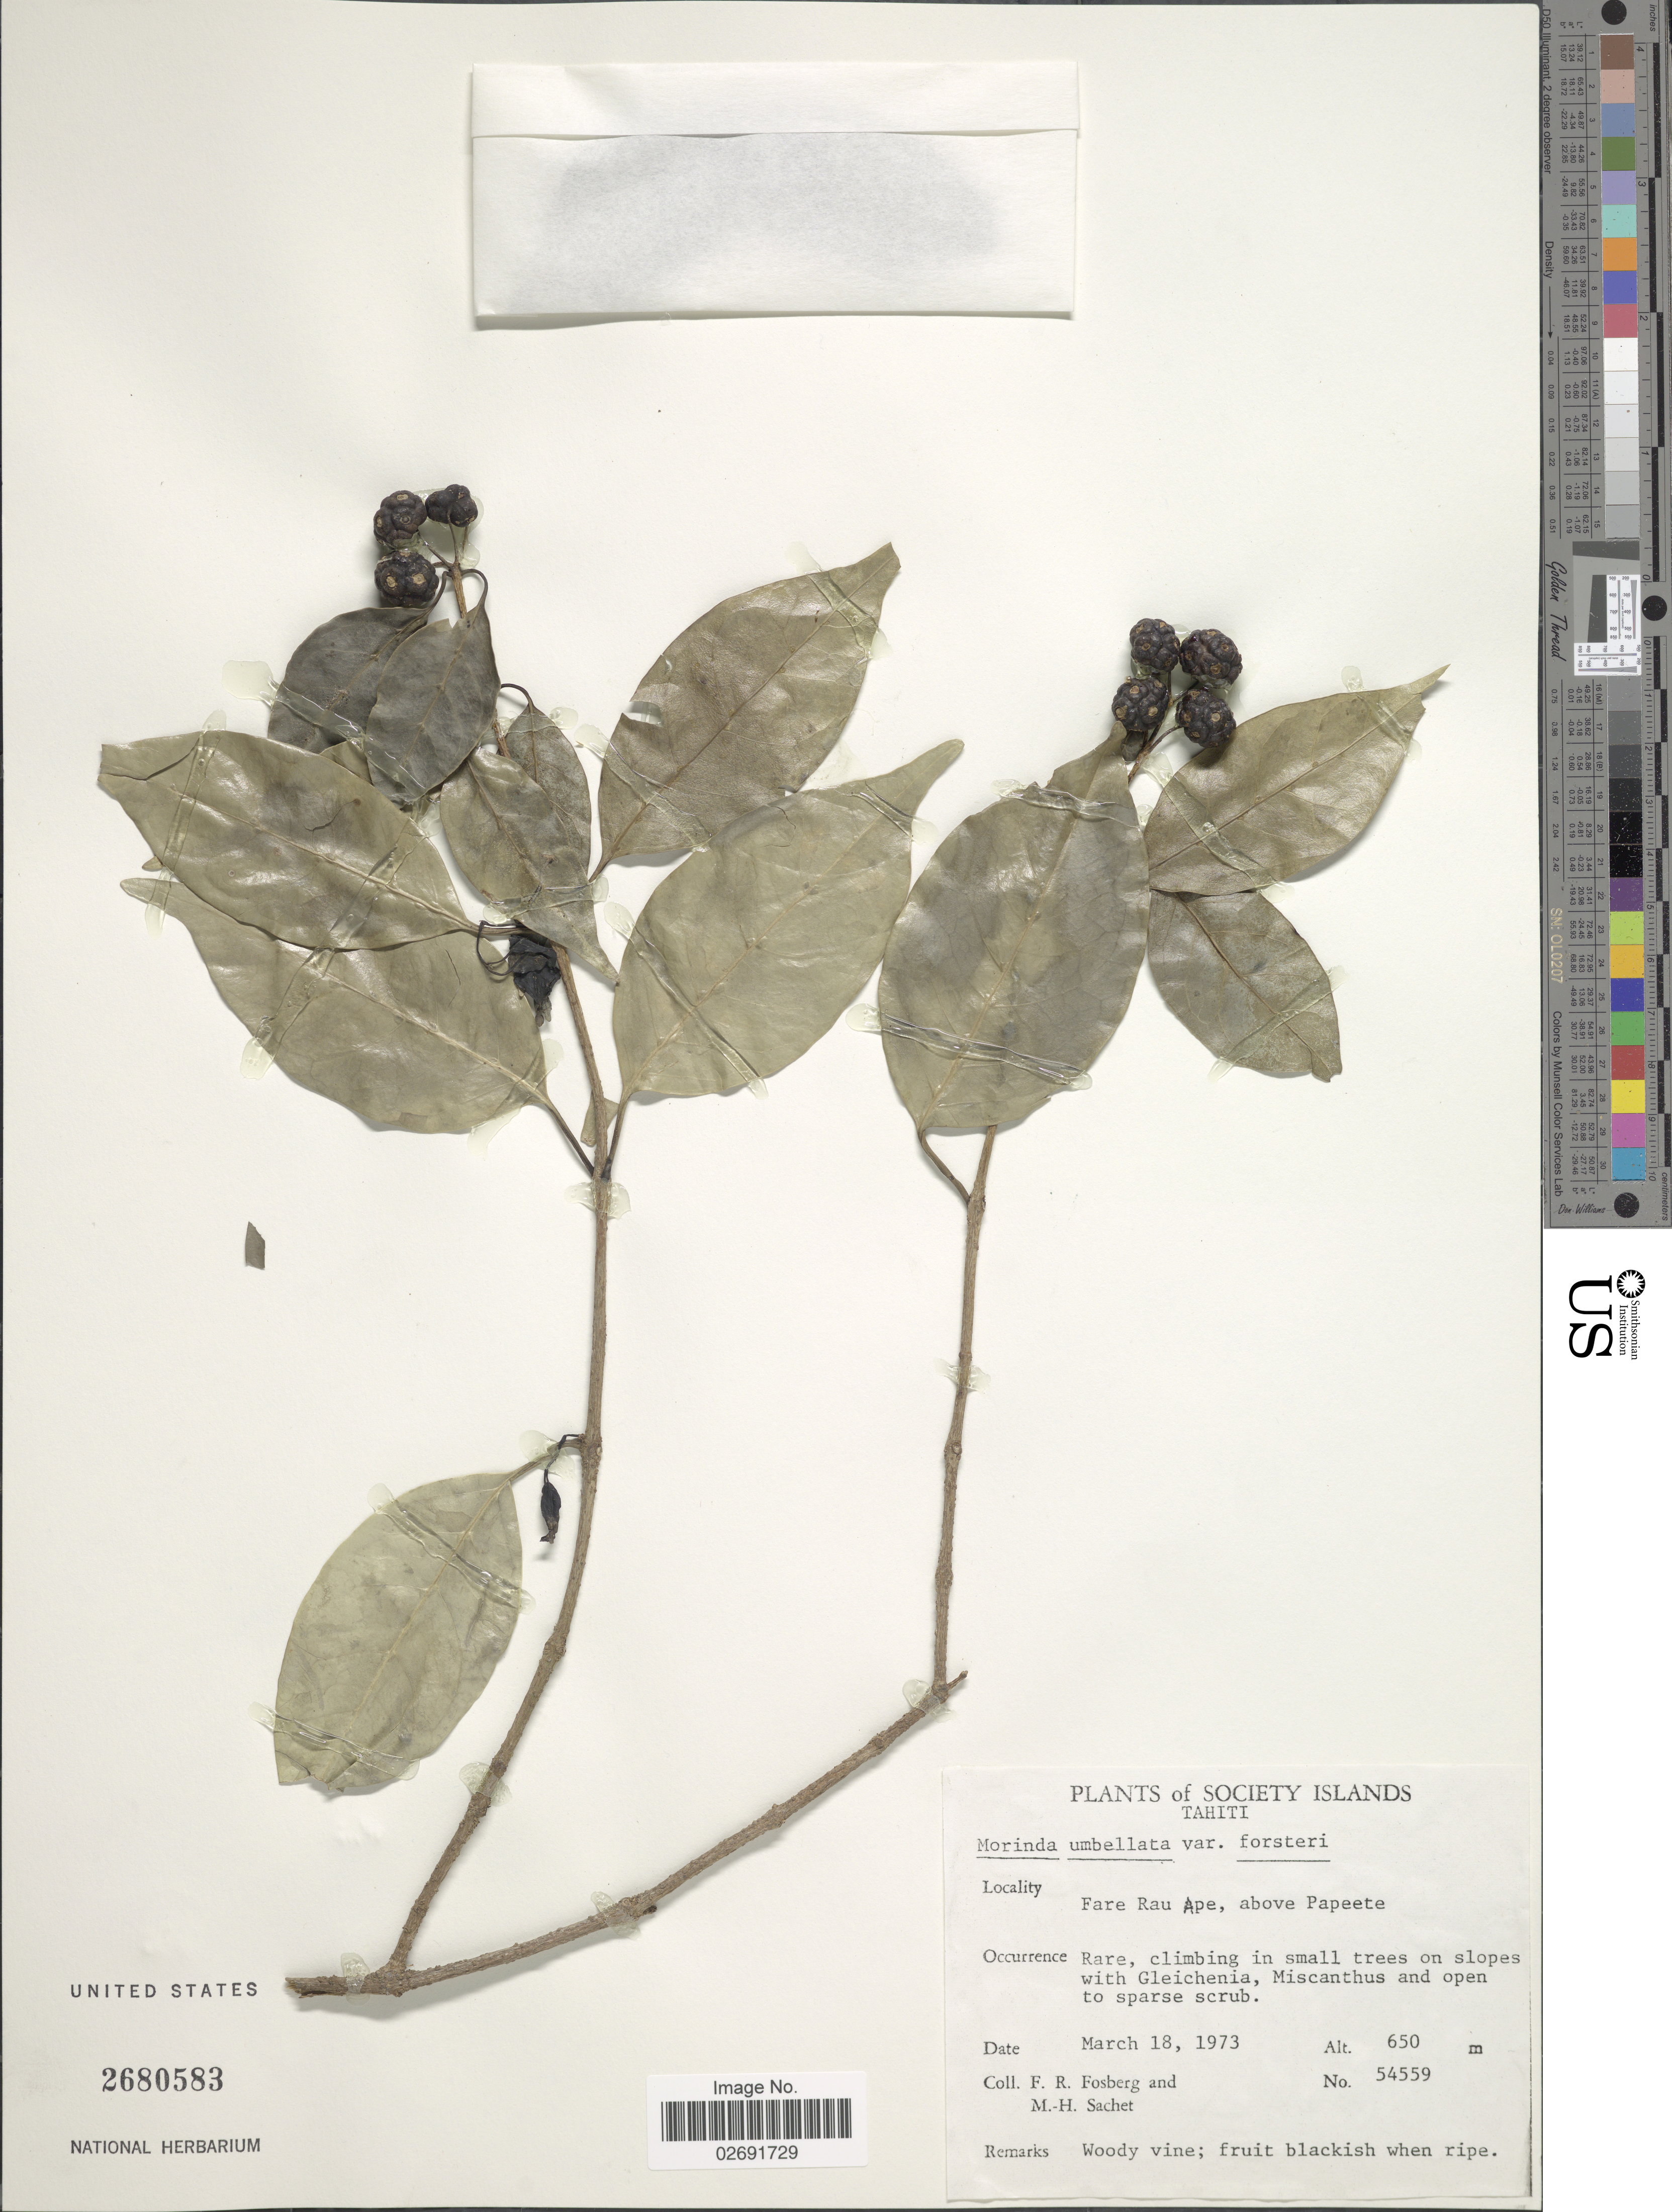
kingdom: Plantae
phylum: Tracheophyta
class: Magnoliopsida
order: Gentianales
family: Rubiaceae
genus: Gynochthodes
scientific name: Gynochthodes umbellata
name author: (L.) Razafim. & B. Bremer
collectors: F. R. Fosberg & M.-H. Sachet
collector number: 54559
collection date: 1973-03-18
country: French Polynesia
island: Tahiti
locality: Society Islands. Tahiti. Fare Rau Ape, above Papeete.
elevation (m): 650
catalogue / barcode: US 2680583